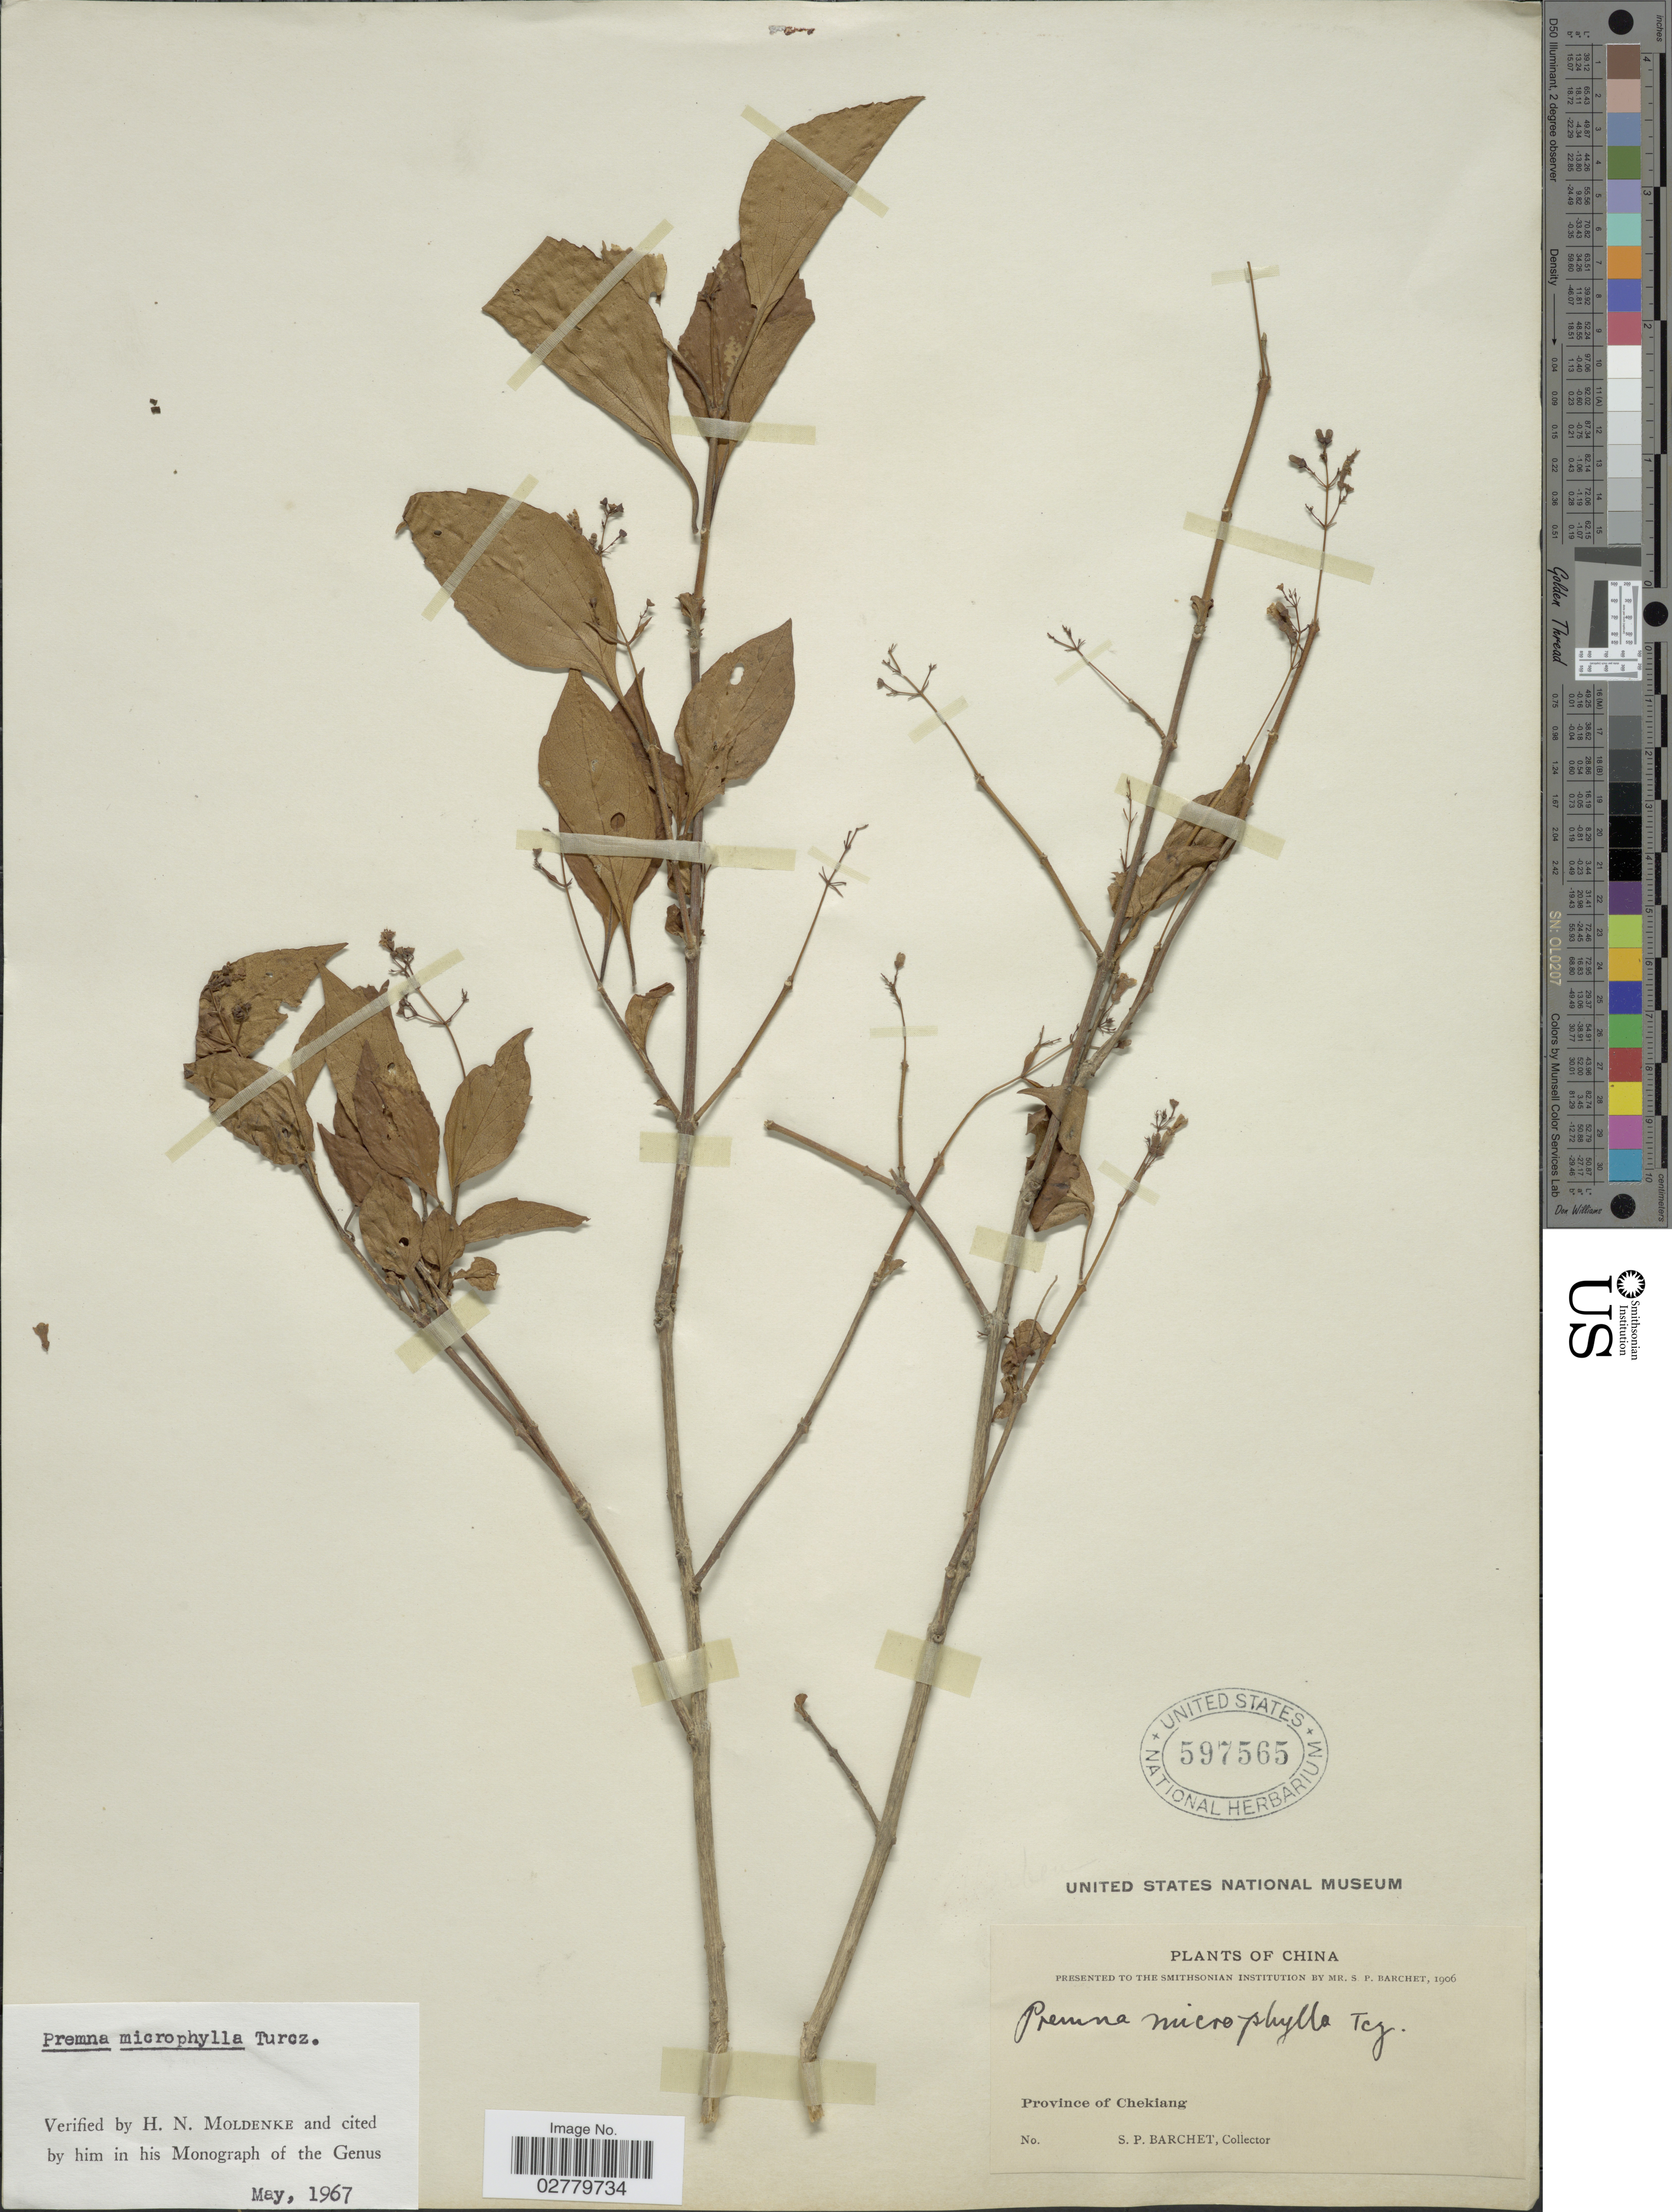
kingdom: Plantae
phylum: Tracheophyta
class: Magnoliopsida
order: Lamiales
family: Lamiaceae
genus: Premna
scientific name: Premna microphylla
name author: Turcz.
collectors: S. P. Barchet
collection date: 1906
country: China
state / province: Zhejiang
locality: Province of Chekiang.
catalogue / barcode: US 597565